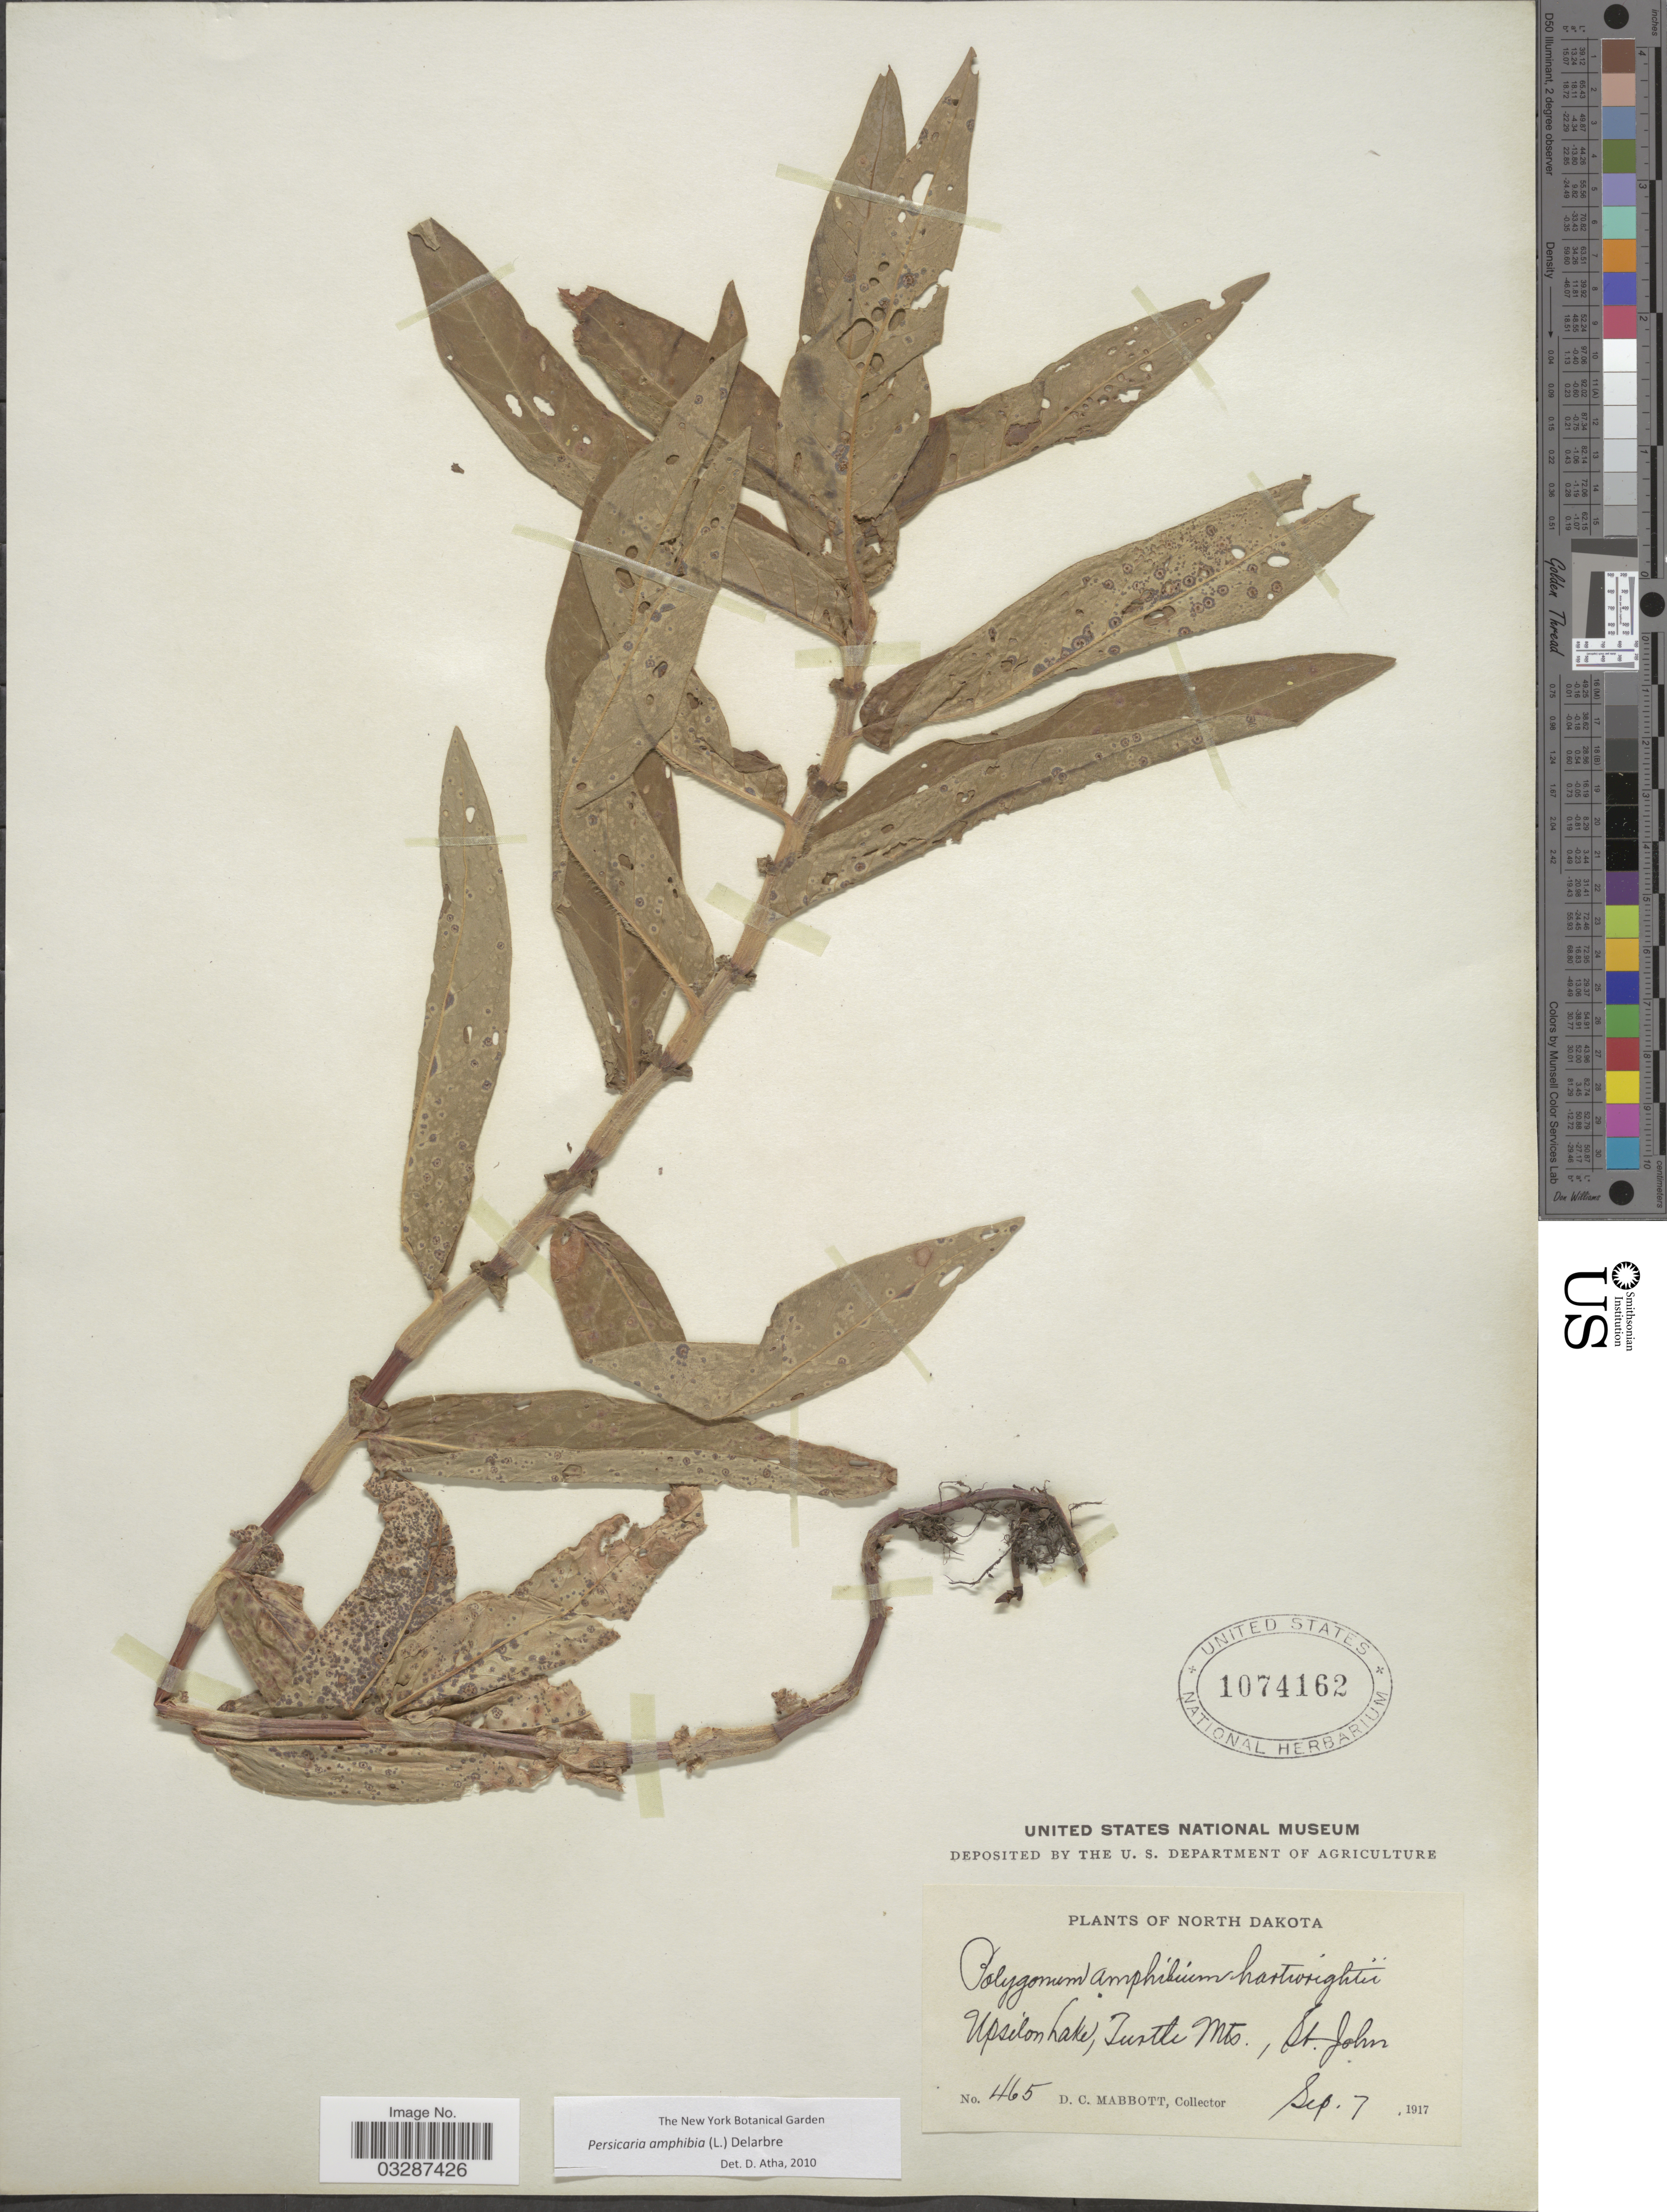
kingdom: Plantae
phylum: Tracheophyta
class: Magnoliopsida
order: Caryophyllales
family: Polygonaceae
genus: Persicaria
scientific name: Persicaria amphibia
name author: (L.) Delarbre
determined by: Atha, D. E.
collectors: D. Mabbott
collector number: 465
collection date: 1917-09-07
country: United States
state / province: North Dakota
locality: Upsilon Lake, Turtle Mts., St. John.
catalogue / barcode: US 1074162